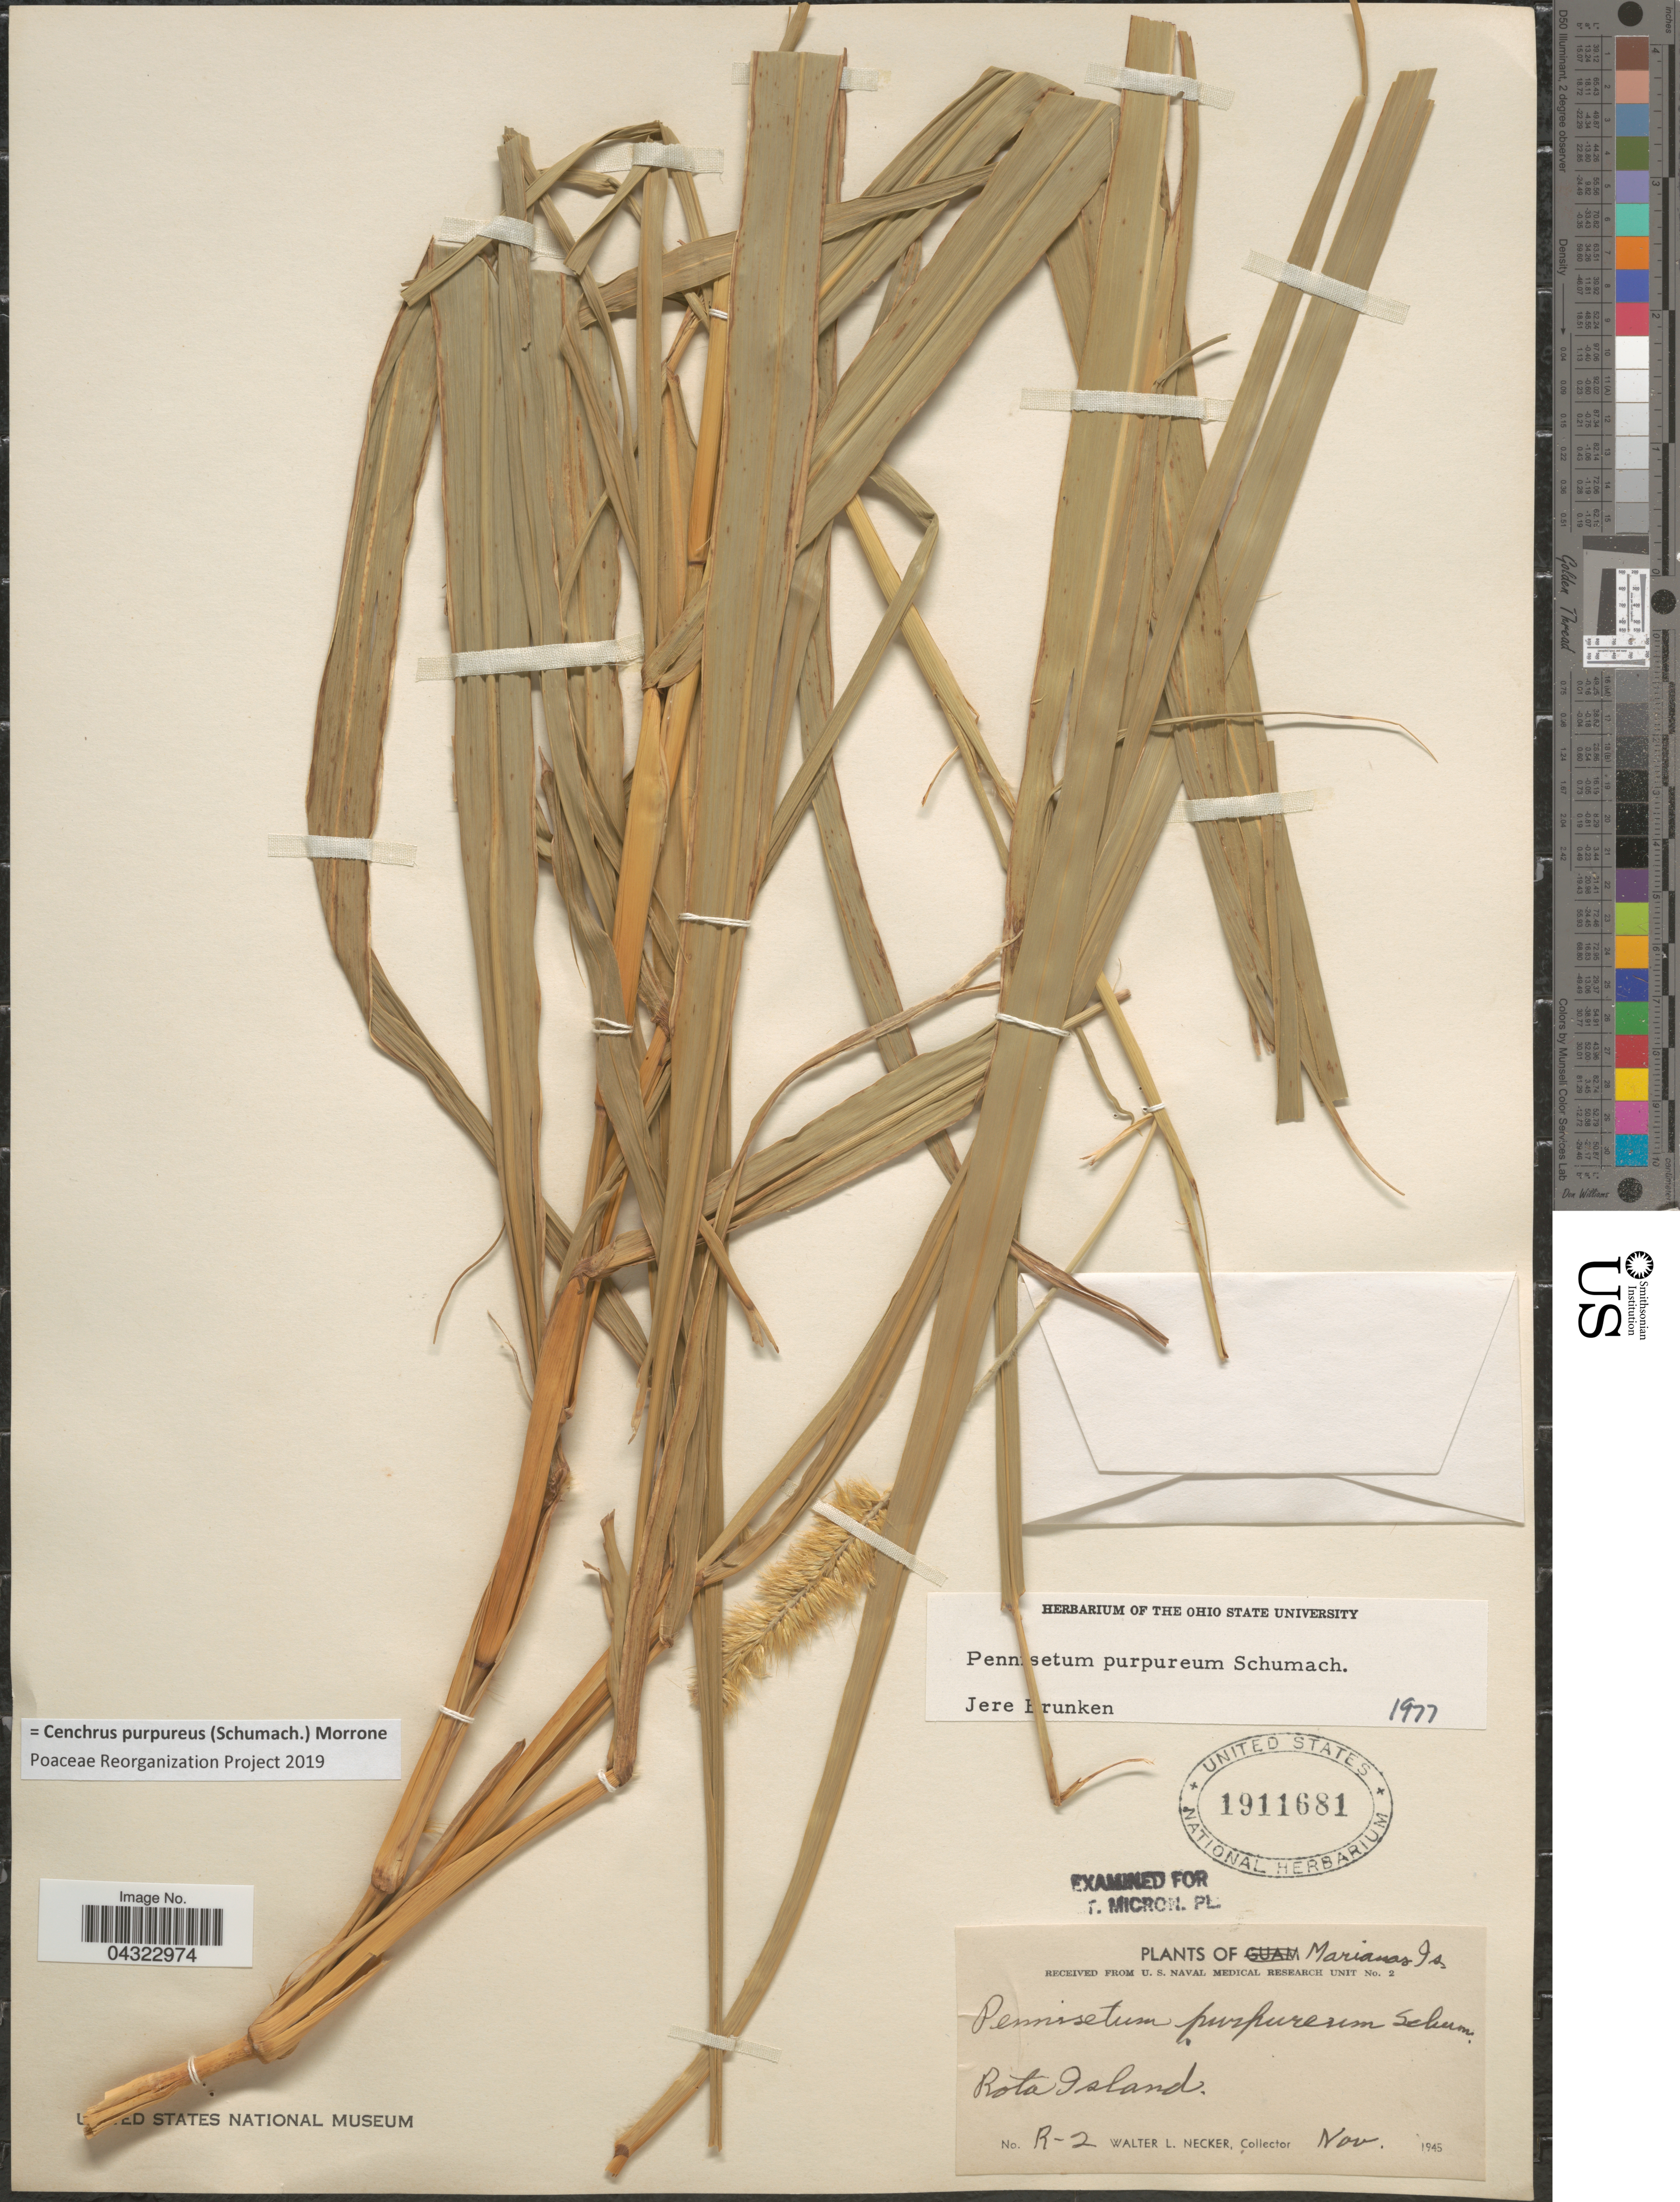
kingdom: Plantae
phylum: Tracheophyta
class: Liliopsida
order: Poales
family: Poaceae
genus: Cenchrus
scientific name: Cenchrus purpureus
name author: (Schumach.) Morrone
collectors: W. L. Necker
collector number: R-2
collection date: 1945-11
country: Northern Mariana Islands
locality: Marianas Is. Rota Island.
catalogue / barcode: US 1911681